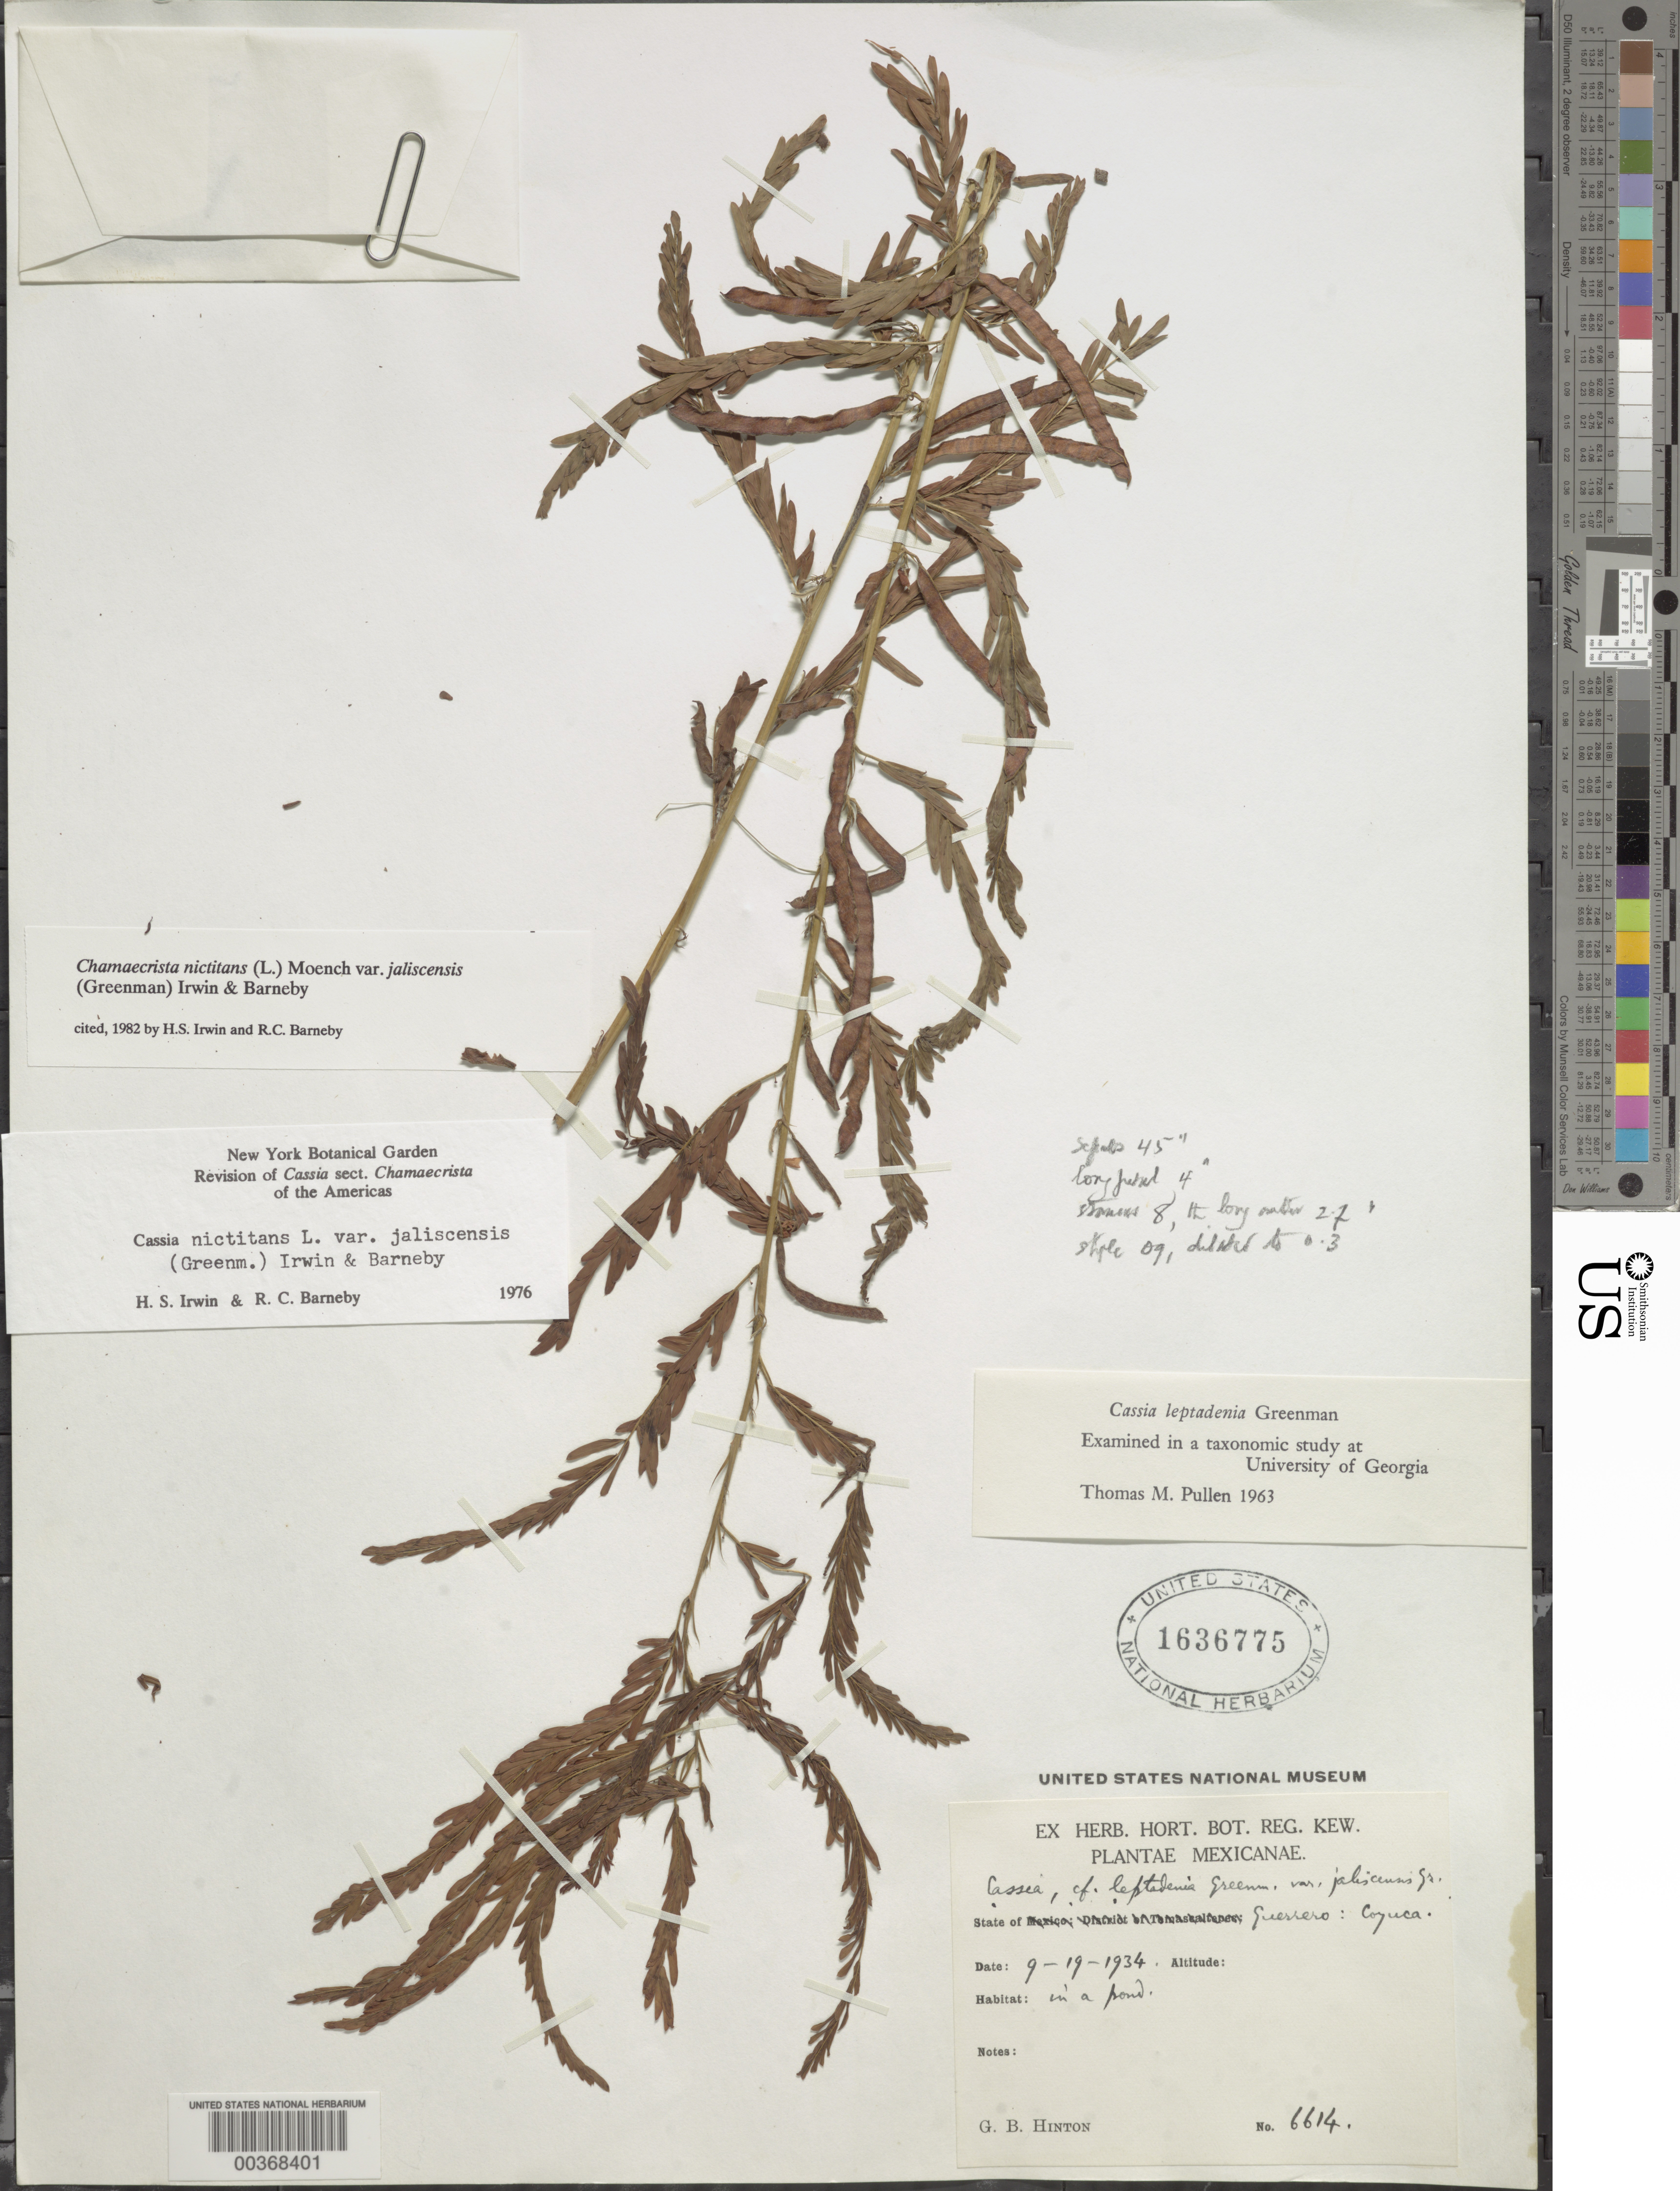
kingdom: Plantae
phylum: Tracheophyta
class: Magnoliopsida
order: Fabales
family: Fabaceae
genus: Chamaecrista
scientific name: Chamaecrista nictitans var. jaliscensis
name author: (Greenm.) H.S. Irwin & Barneby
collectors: G. B. Hinton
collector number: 6614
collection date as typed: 19 Sep 1934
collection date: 1934-09-19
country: Mexico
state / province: Guerrero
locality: Coyuca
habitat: In a pond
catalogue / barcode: US 1636775